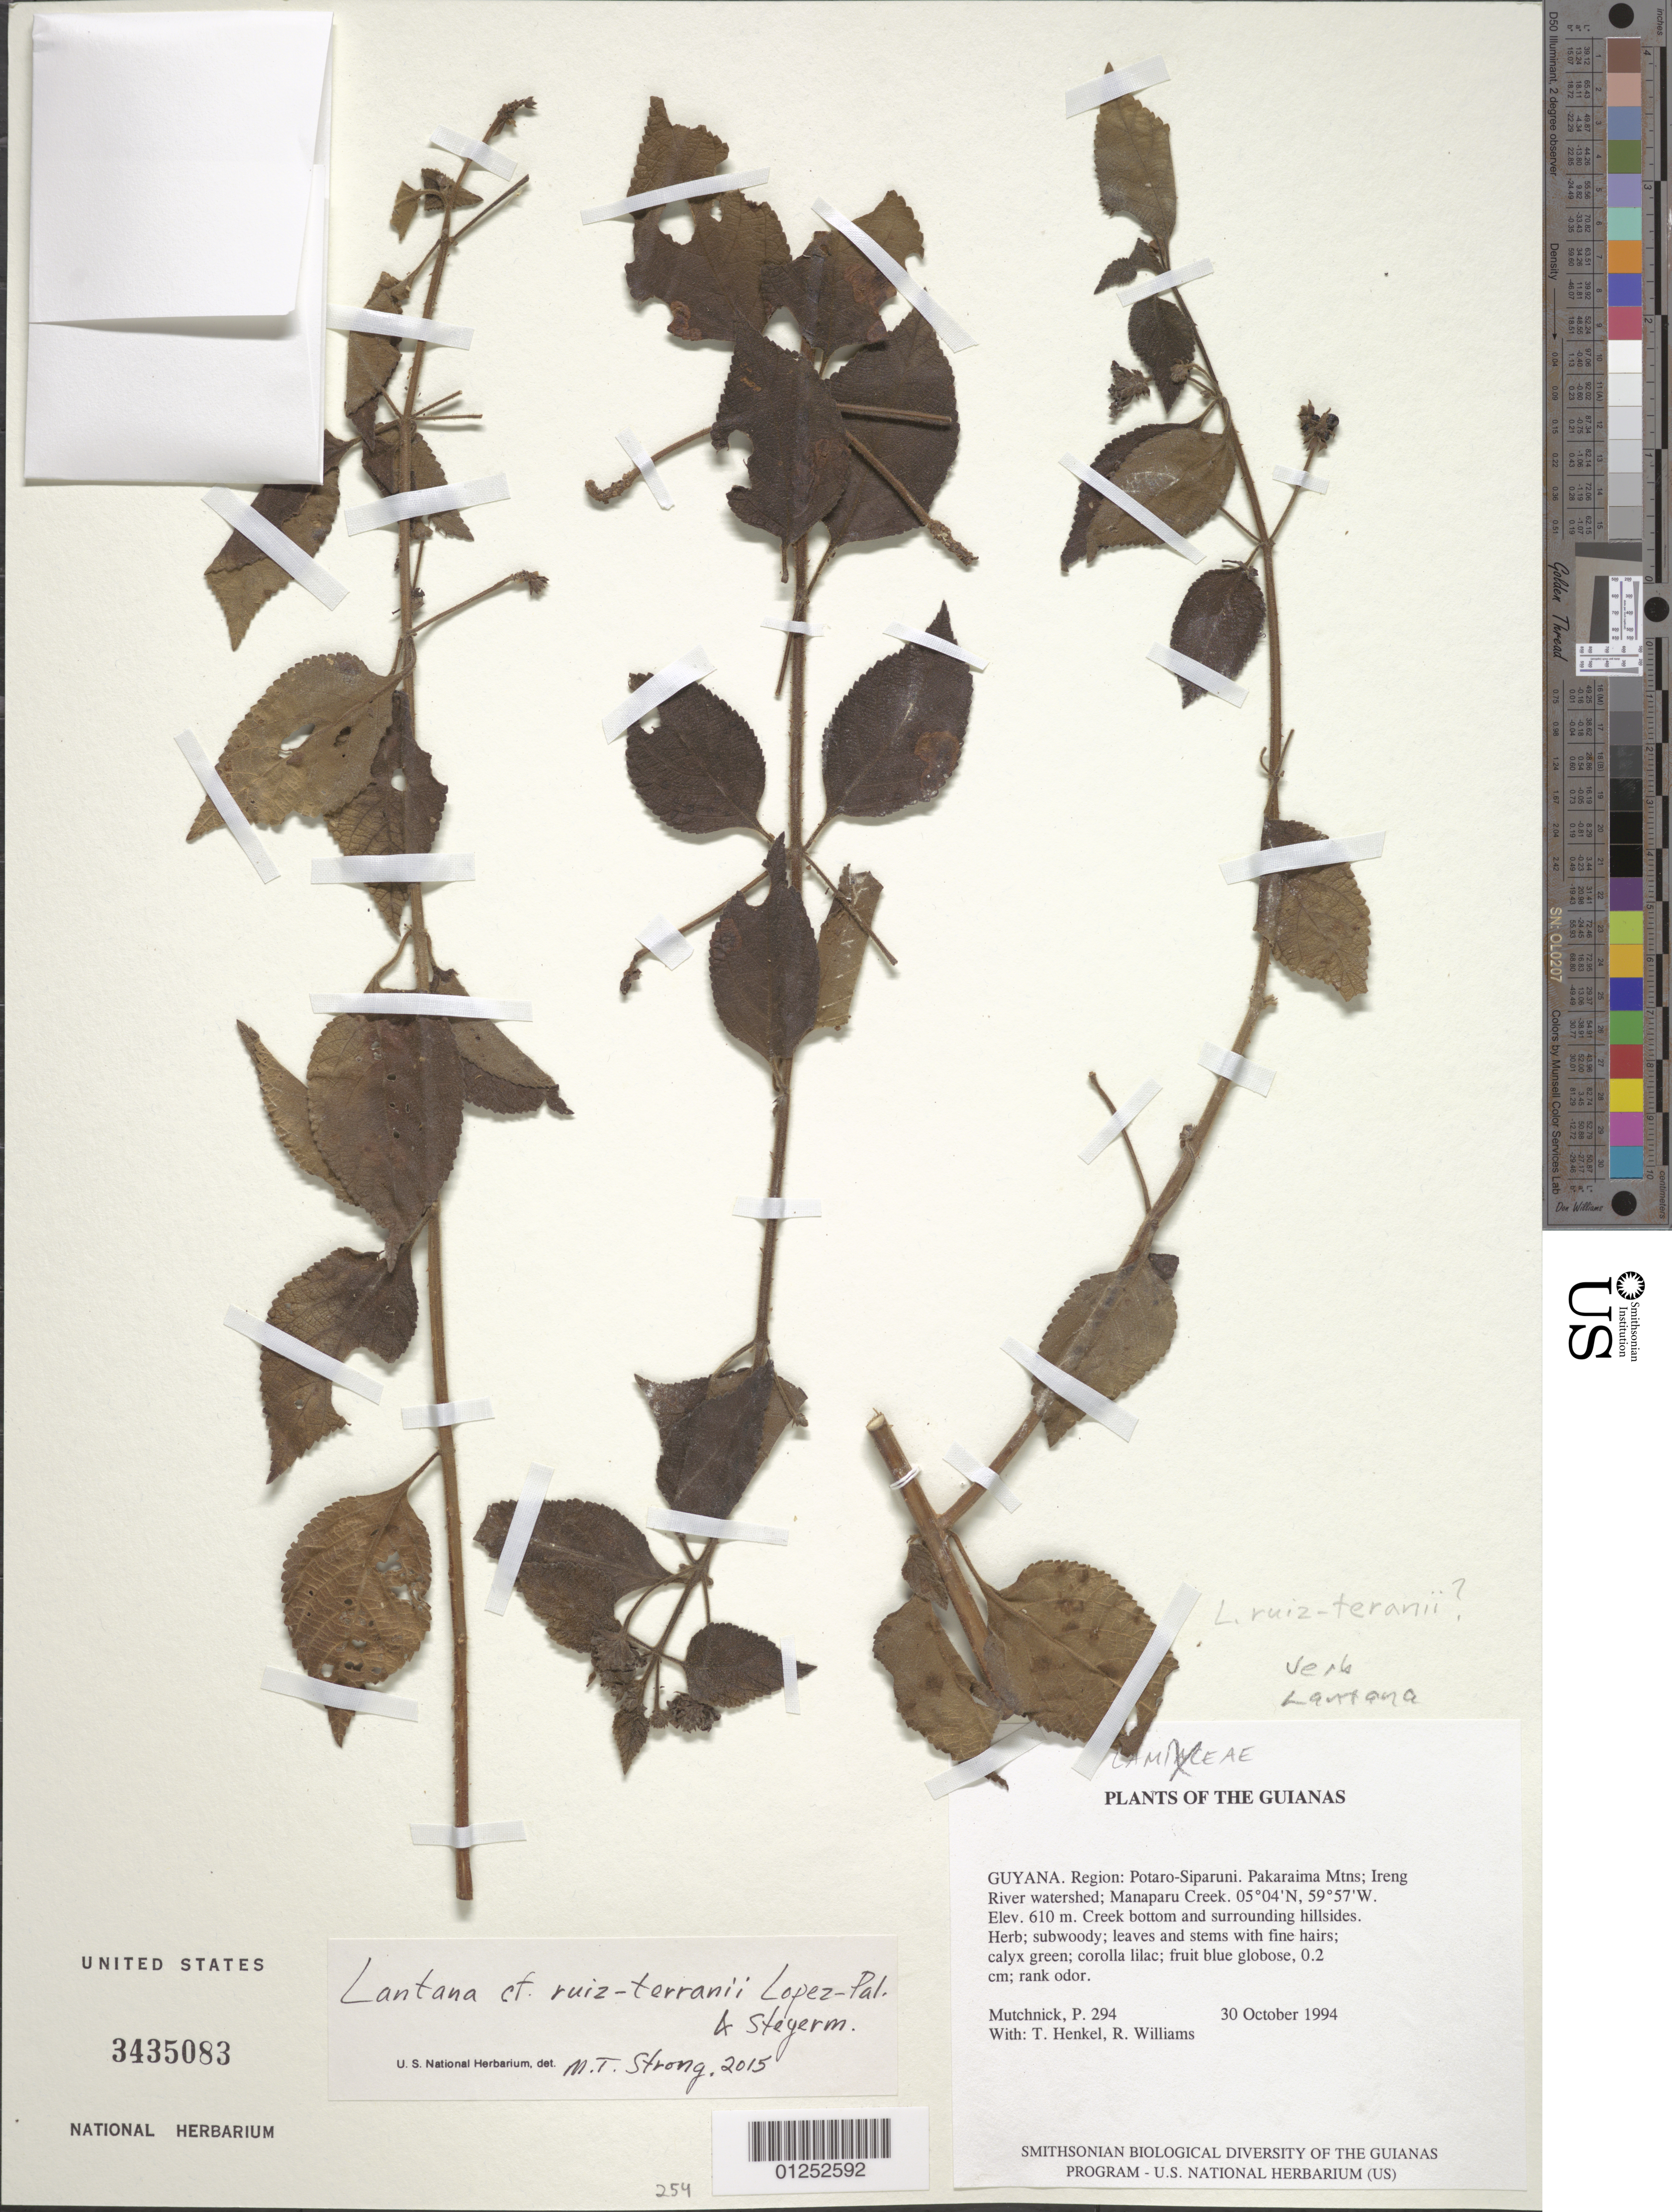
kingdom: Plantae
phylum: Tracheophyta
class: Magnoliopsida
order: Lamiales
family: Verbenaceae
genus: Lantana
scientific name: Lantana ruiz-terranii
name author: López-Pal. & Steyerm.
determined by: Strong, M. T., (US), Smithsonian Institution - National Museum of Natural History (UNITED STATES)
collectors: P. Mutchnick, T. Henkel & R. Williams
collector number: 294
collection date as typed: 30 October 1994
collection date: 1994-10-30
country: Guyana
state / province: Potaro-Siparuni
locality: Pakaraima Mtns; Ireng River watershed; Manaparu Creek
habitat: Creek bottom and surrounding hillsides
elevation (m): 610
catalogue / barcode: US 3435083